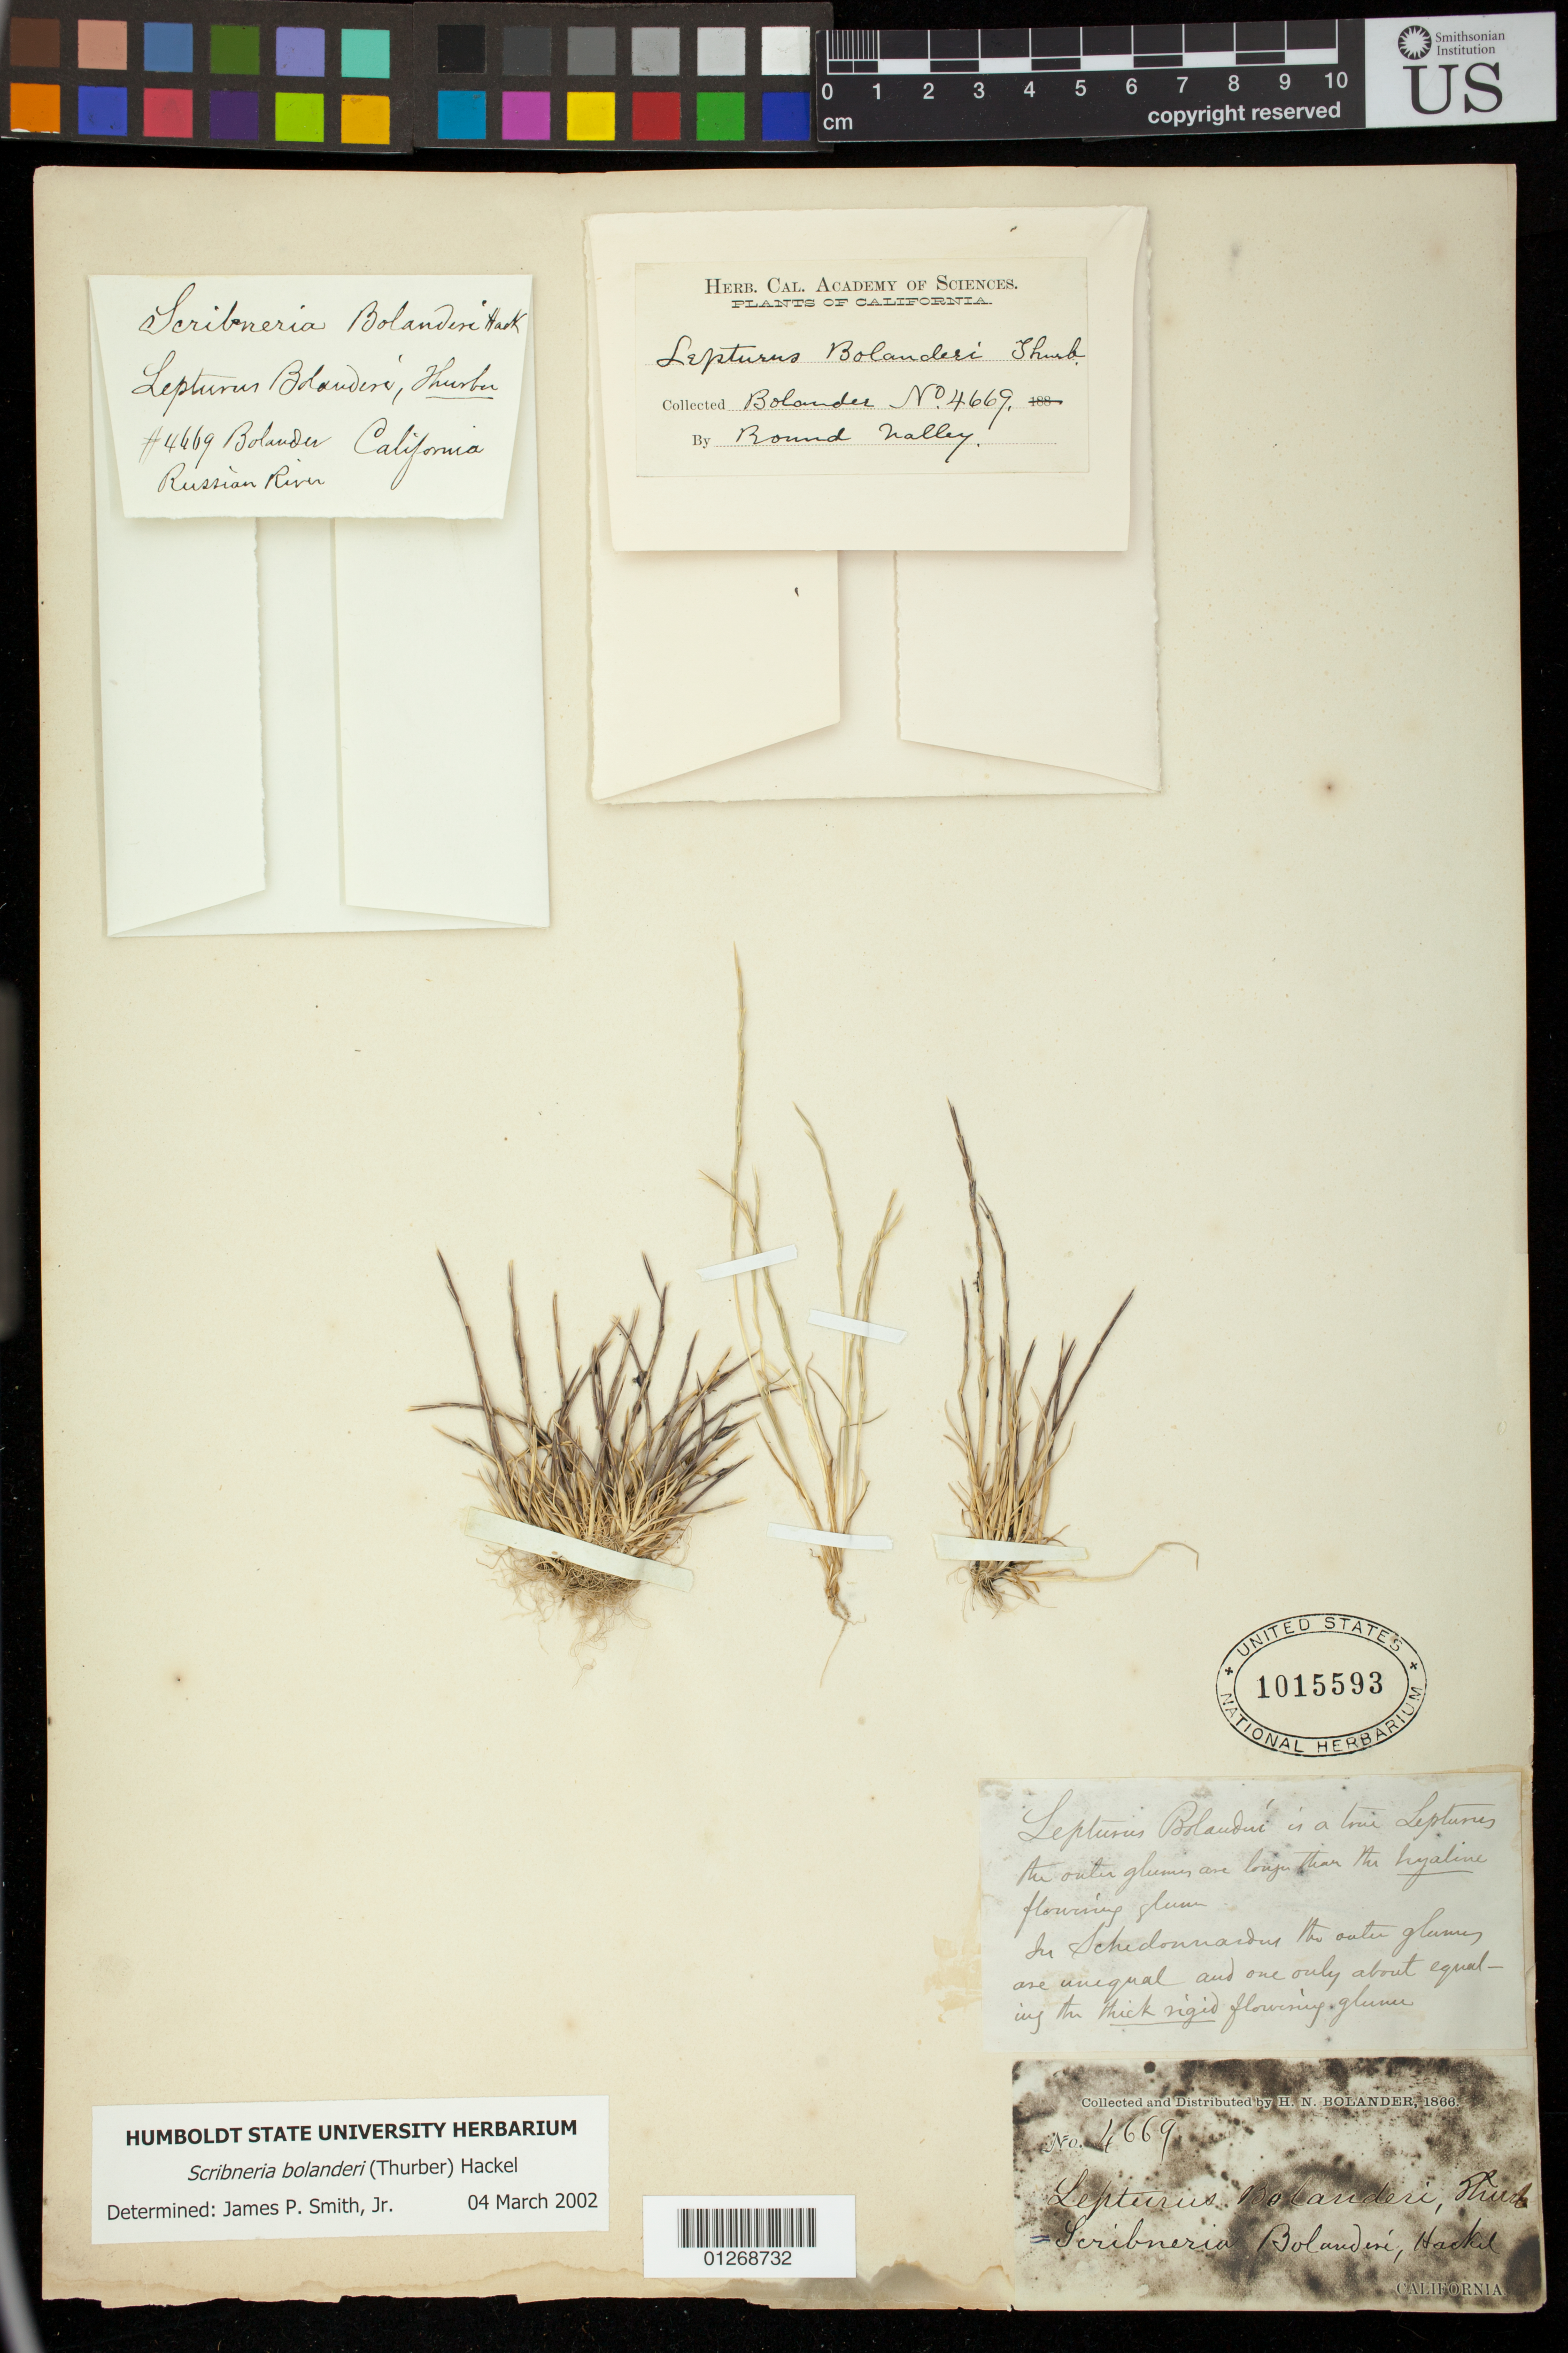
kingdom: Plantae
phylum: Tracheophyta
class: Liliopsida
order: Poales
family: Poaceae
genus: Lepturus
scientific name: Lepturus bolanderi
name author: Thurb.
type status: Type Collection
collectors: H. Bolander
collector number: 4669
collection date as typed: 1866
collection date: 1866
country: United States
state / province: California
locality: Russian River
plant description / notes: Protologue, "Dry gravelly soil, Russian River Valley, California, Bolander." Duplicates of Bolander 4669 apparently match this citation and are labeled as "isotypes" at various herbaria.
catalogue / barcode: US 1015593